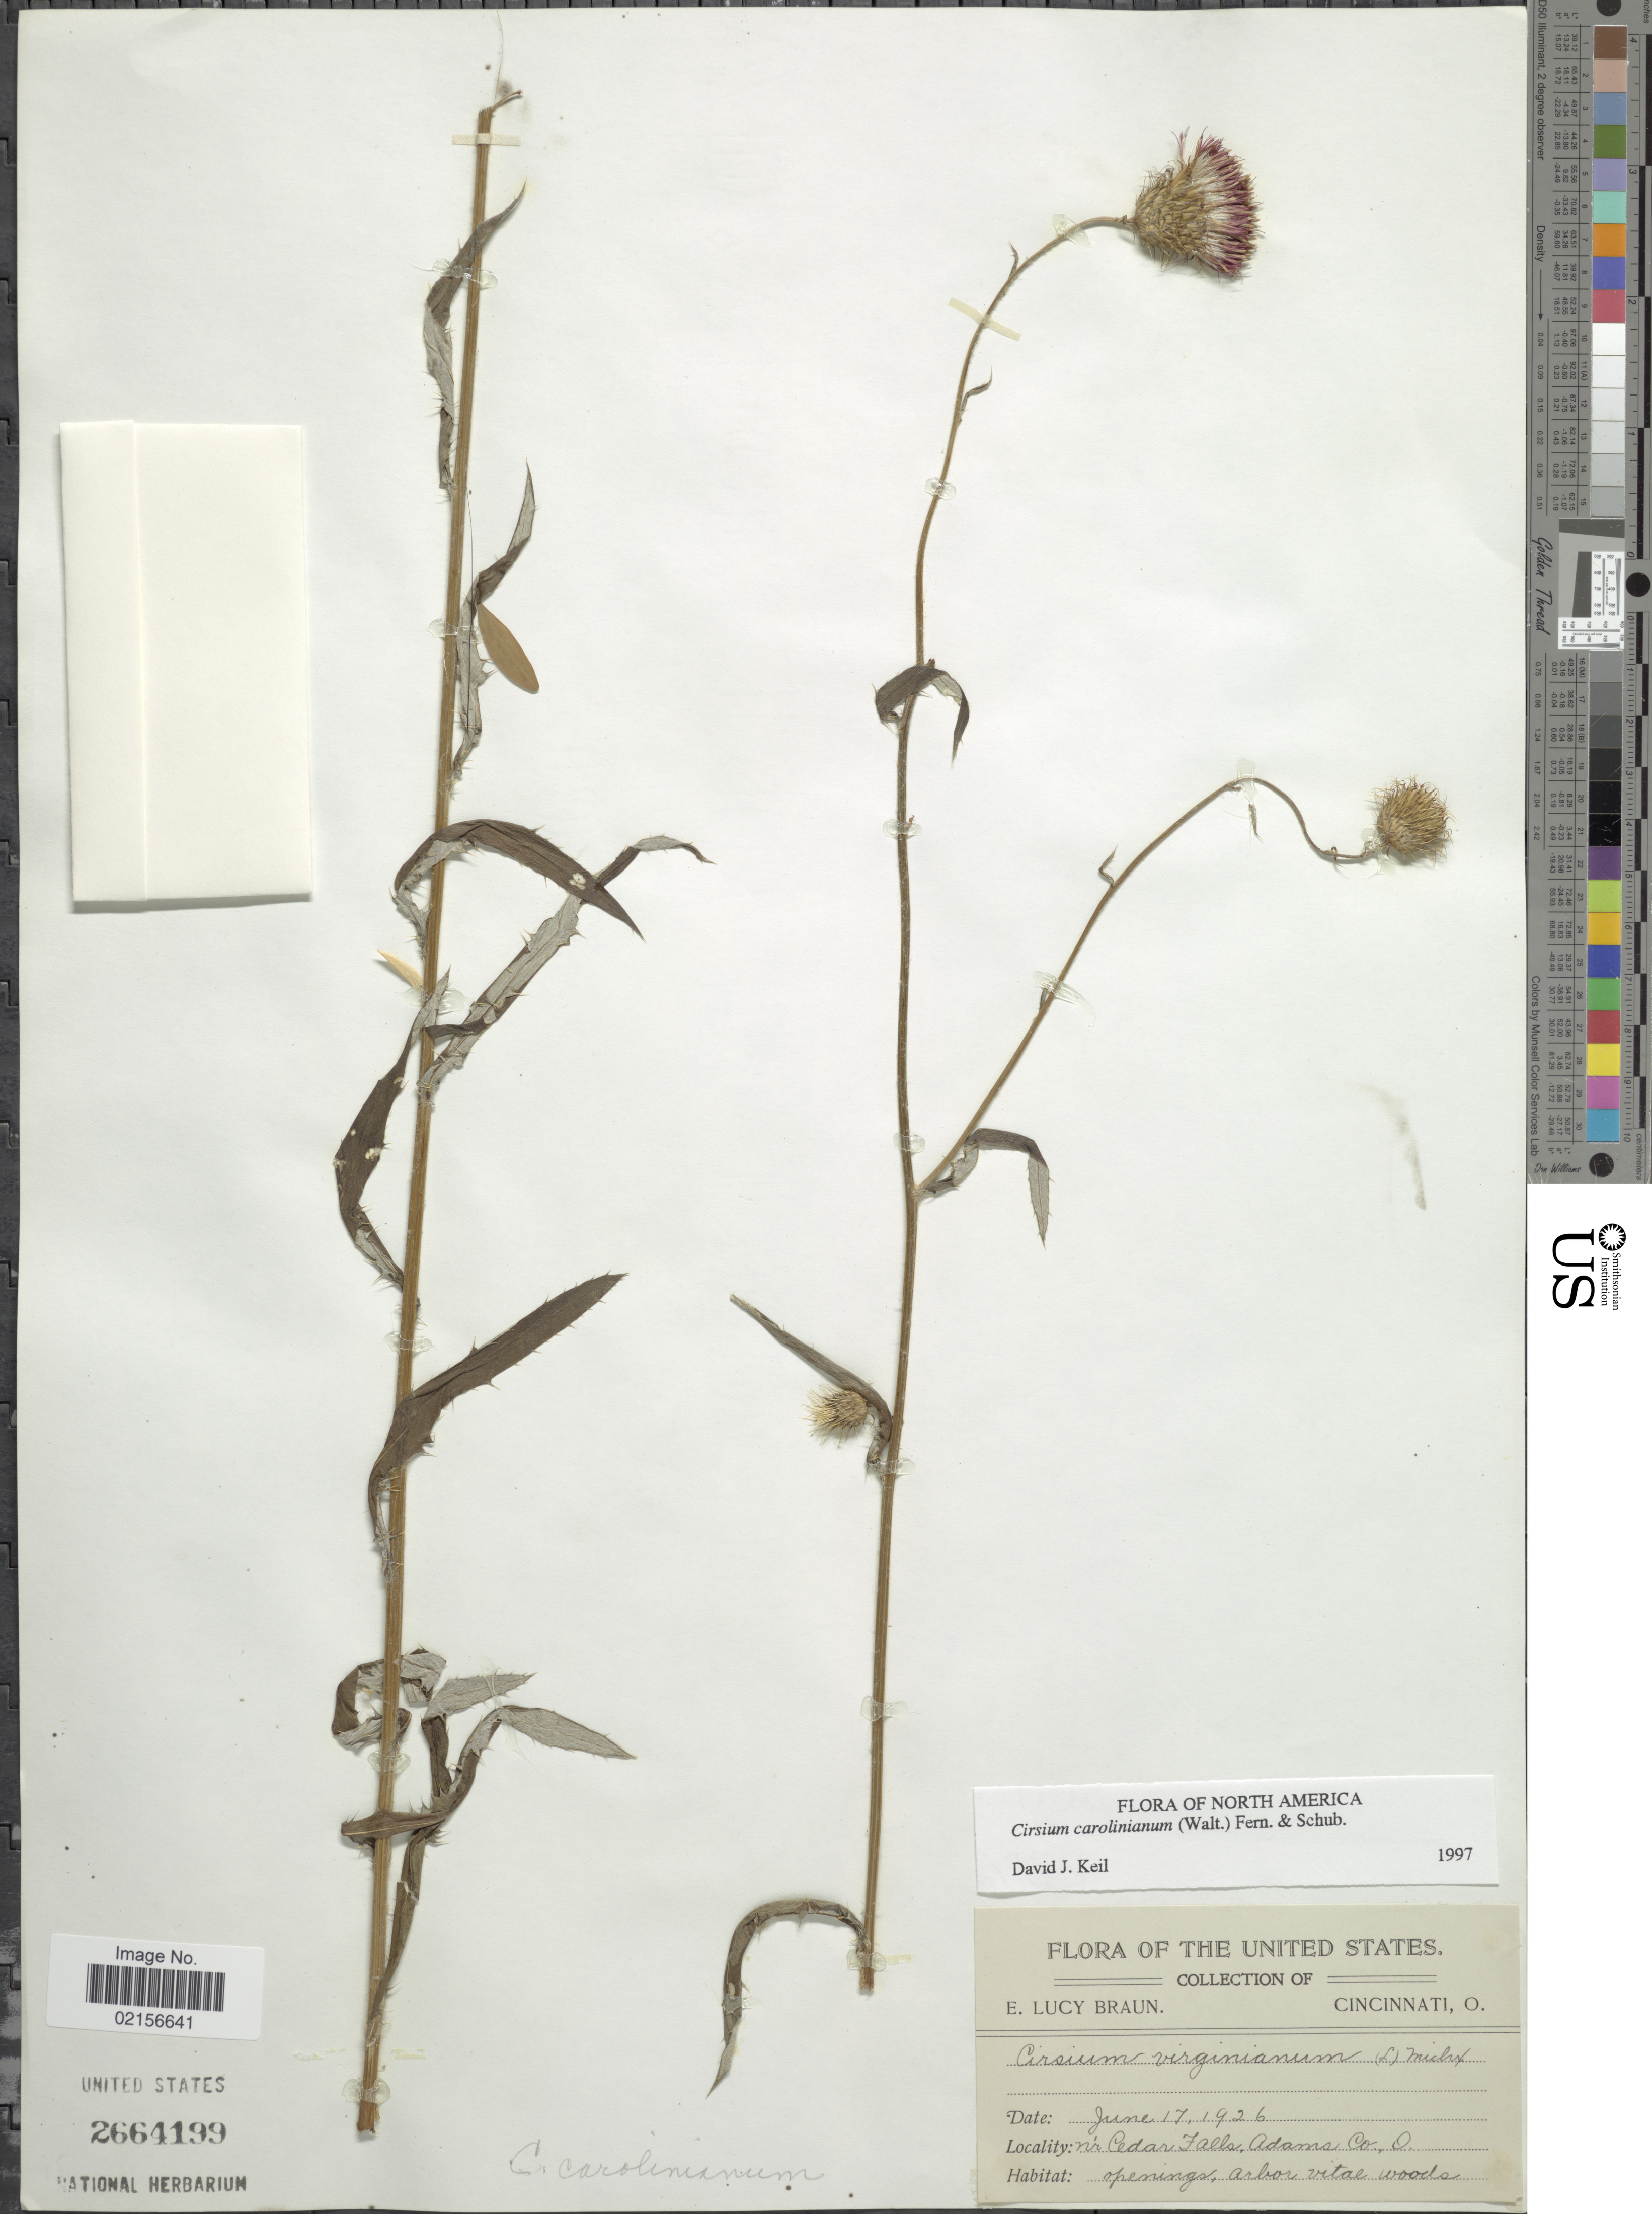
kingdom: Plantae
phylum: Tracheophyta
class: Magnoliopsida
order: Asterales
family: Asteraceae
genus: Cirsium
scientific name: Cirsium carolinianum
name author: (Walter) Fernald & Schub.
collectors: E. L. Braun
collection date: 1926-06-17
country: United States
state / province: Ohio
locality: Nr Cedar Falls, Adams Co., openings, arbor vitae woods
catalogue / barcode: US 2664199